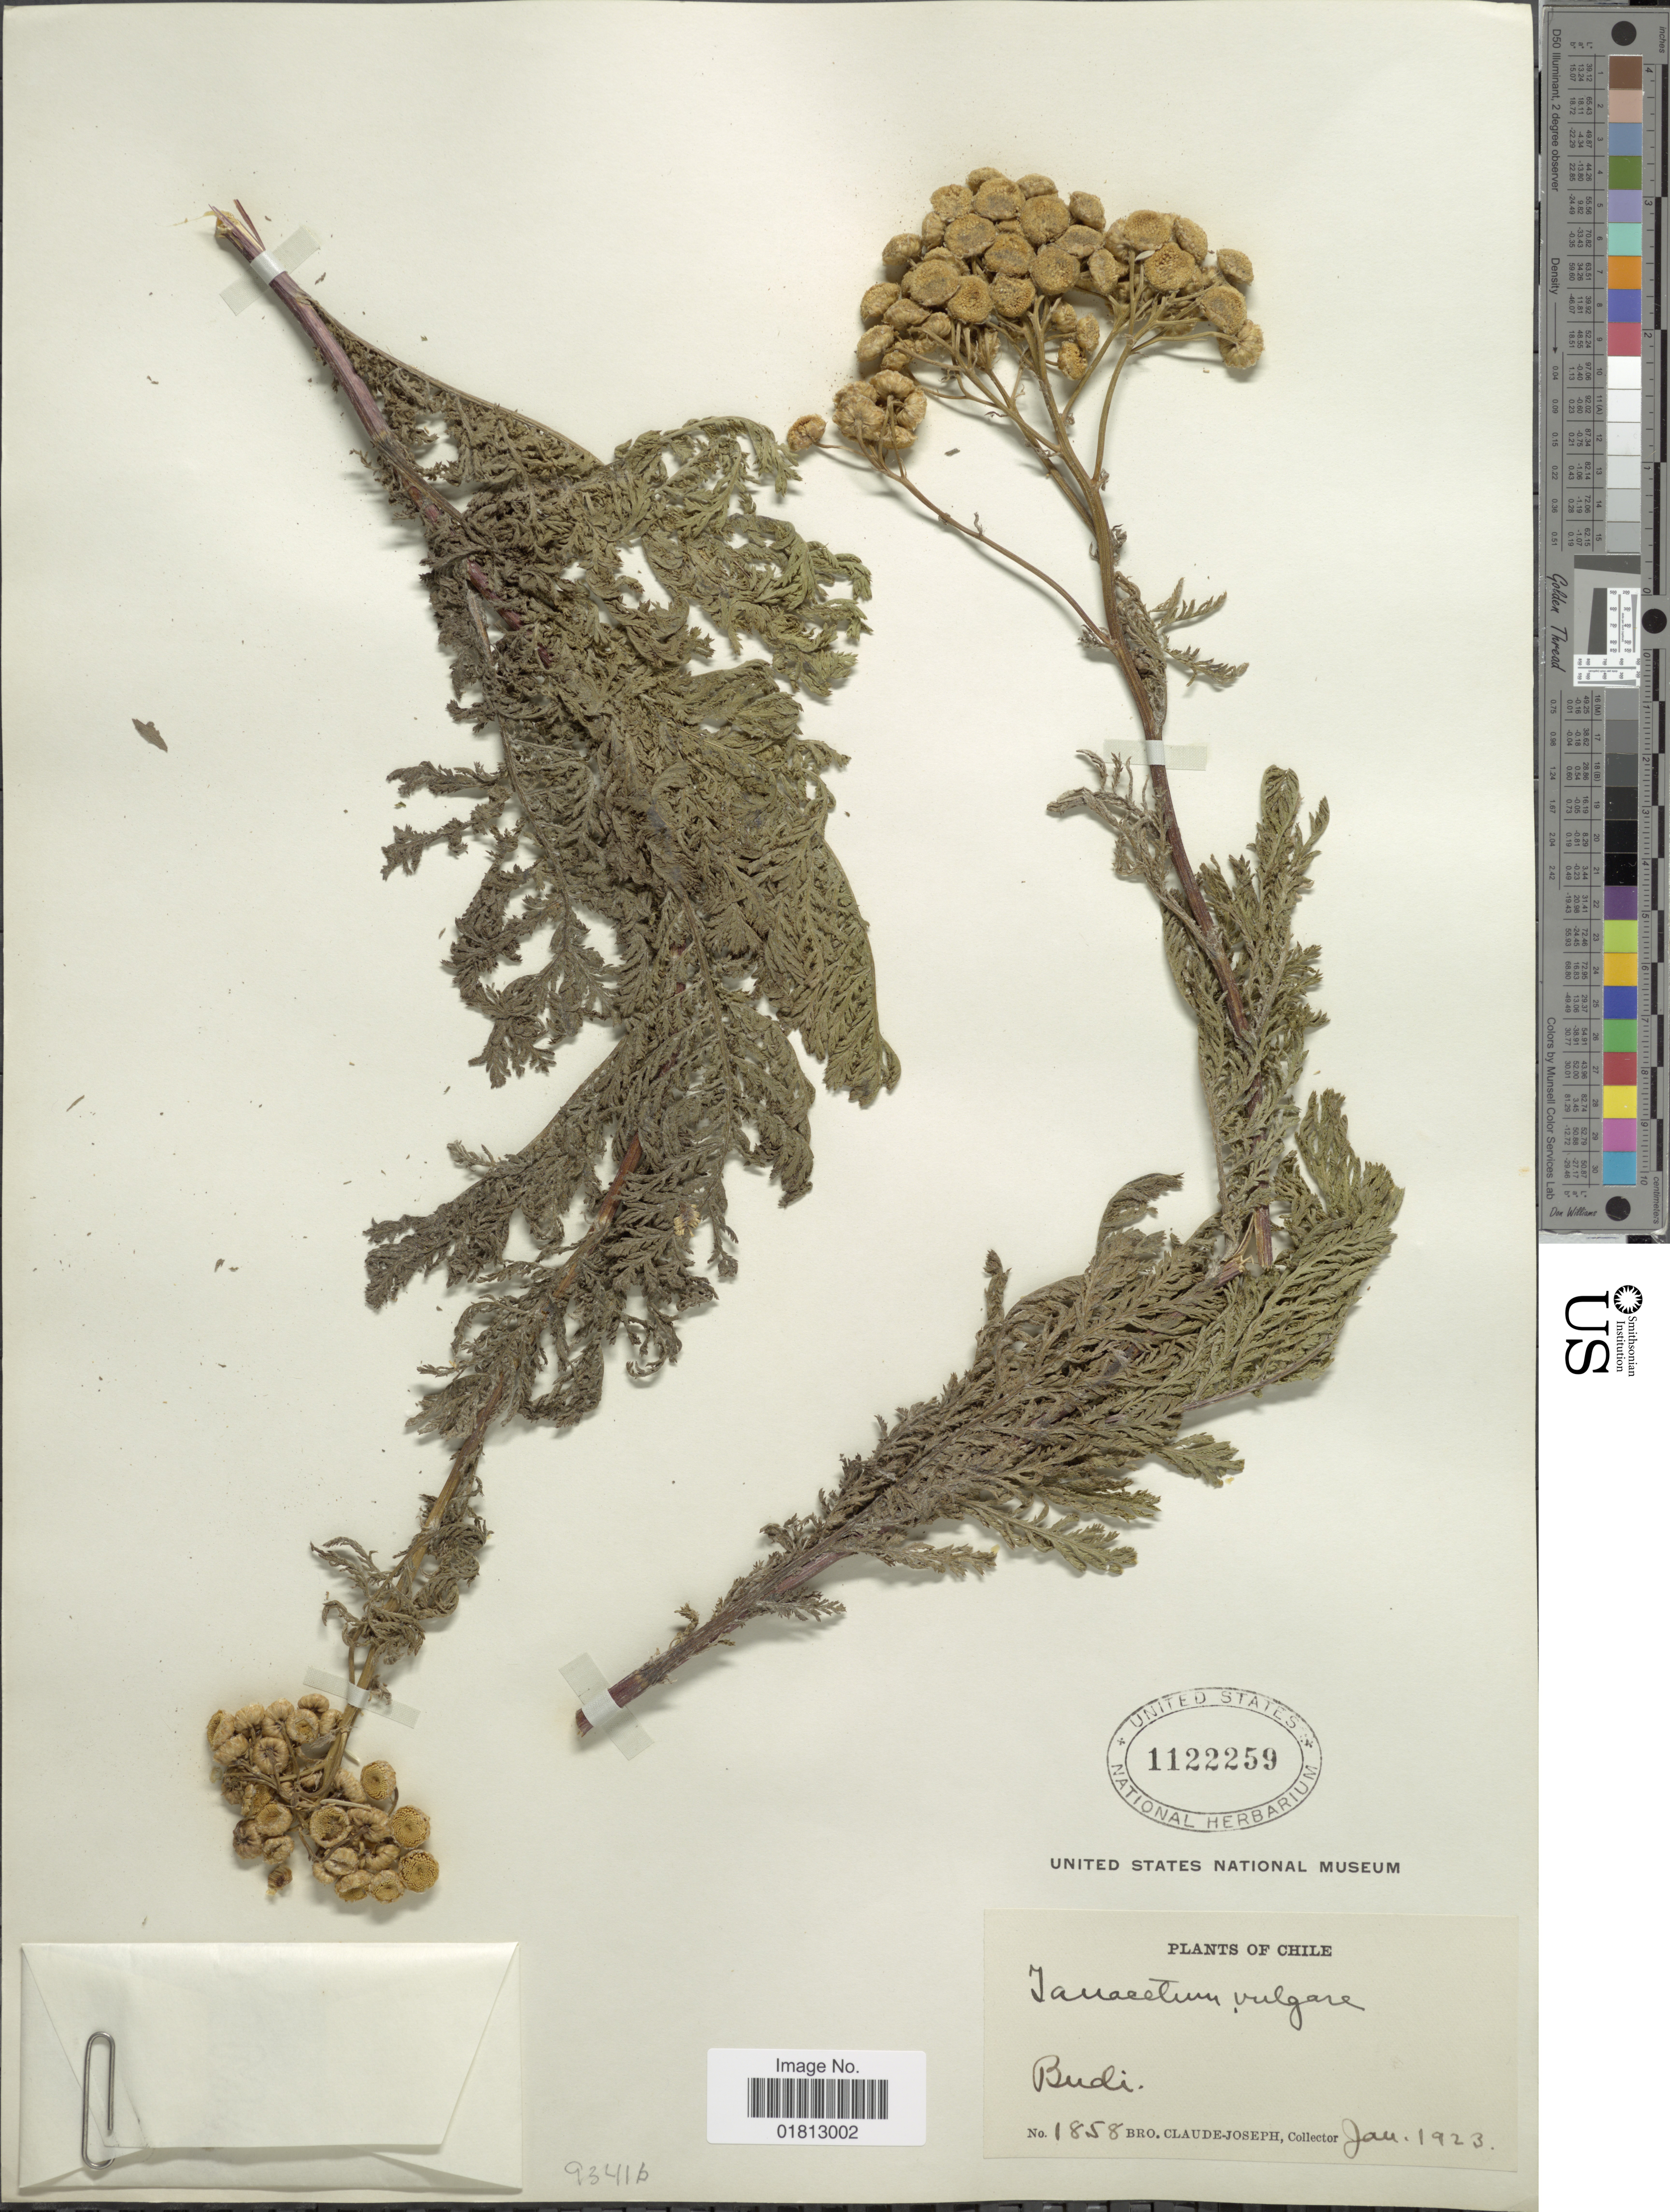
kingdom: Plantae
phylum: Tracheophyta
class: Magnoliopsida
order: Asterales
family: Asteraceae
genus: Tanacetum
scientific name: Tanacetum vulgare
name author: L.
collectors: Bro. Claude-Joseph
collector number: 1858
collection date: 1923-01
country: Chile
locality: Budi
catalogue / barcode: US 1122259